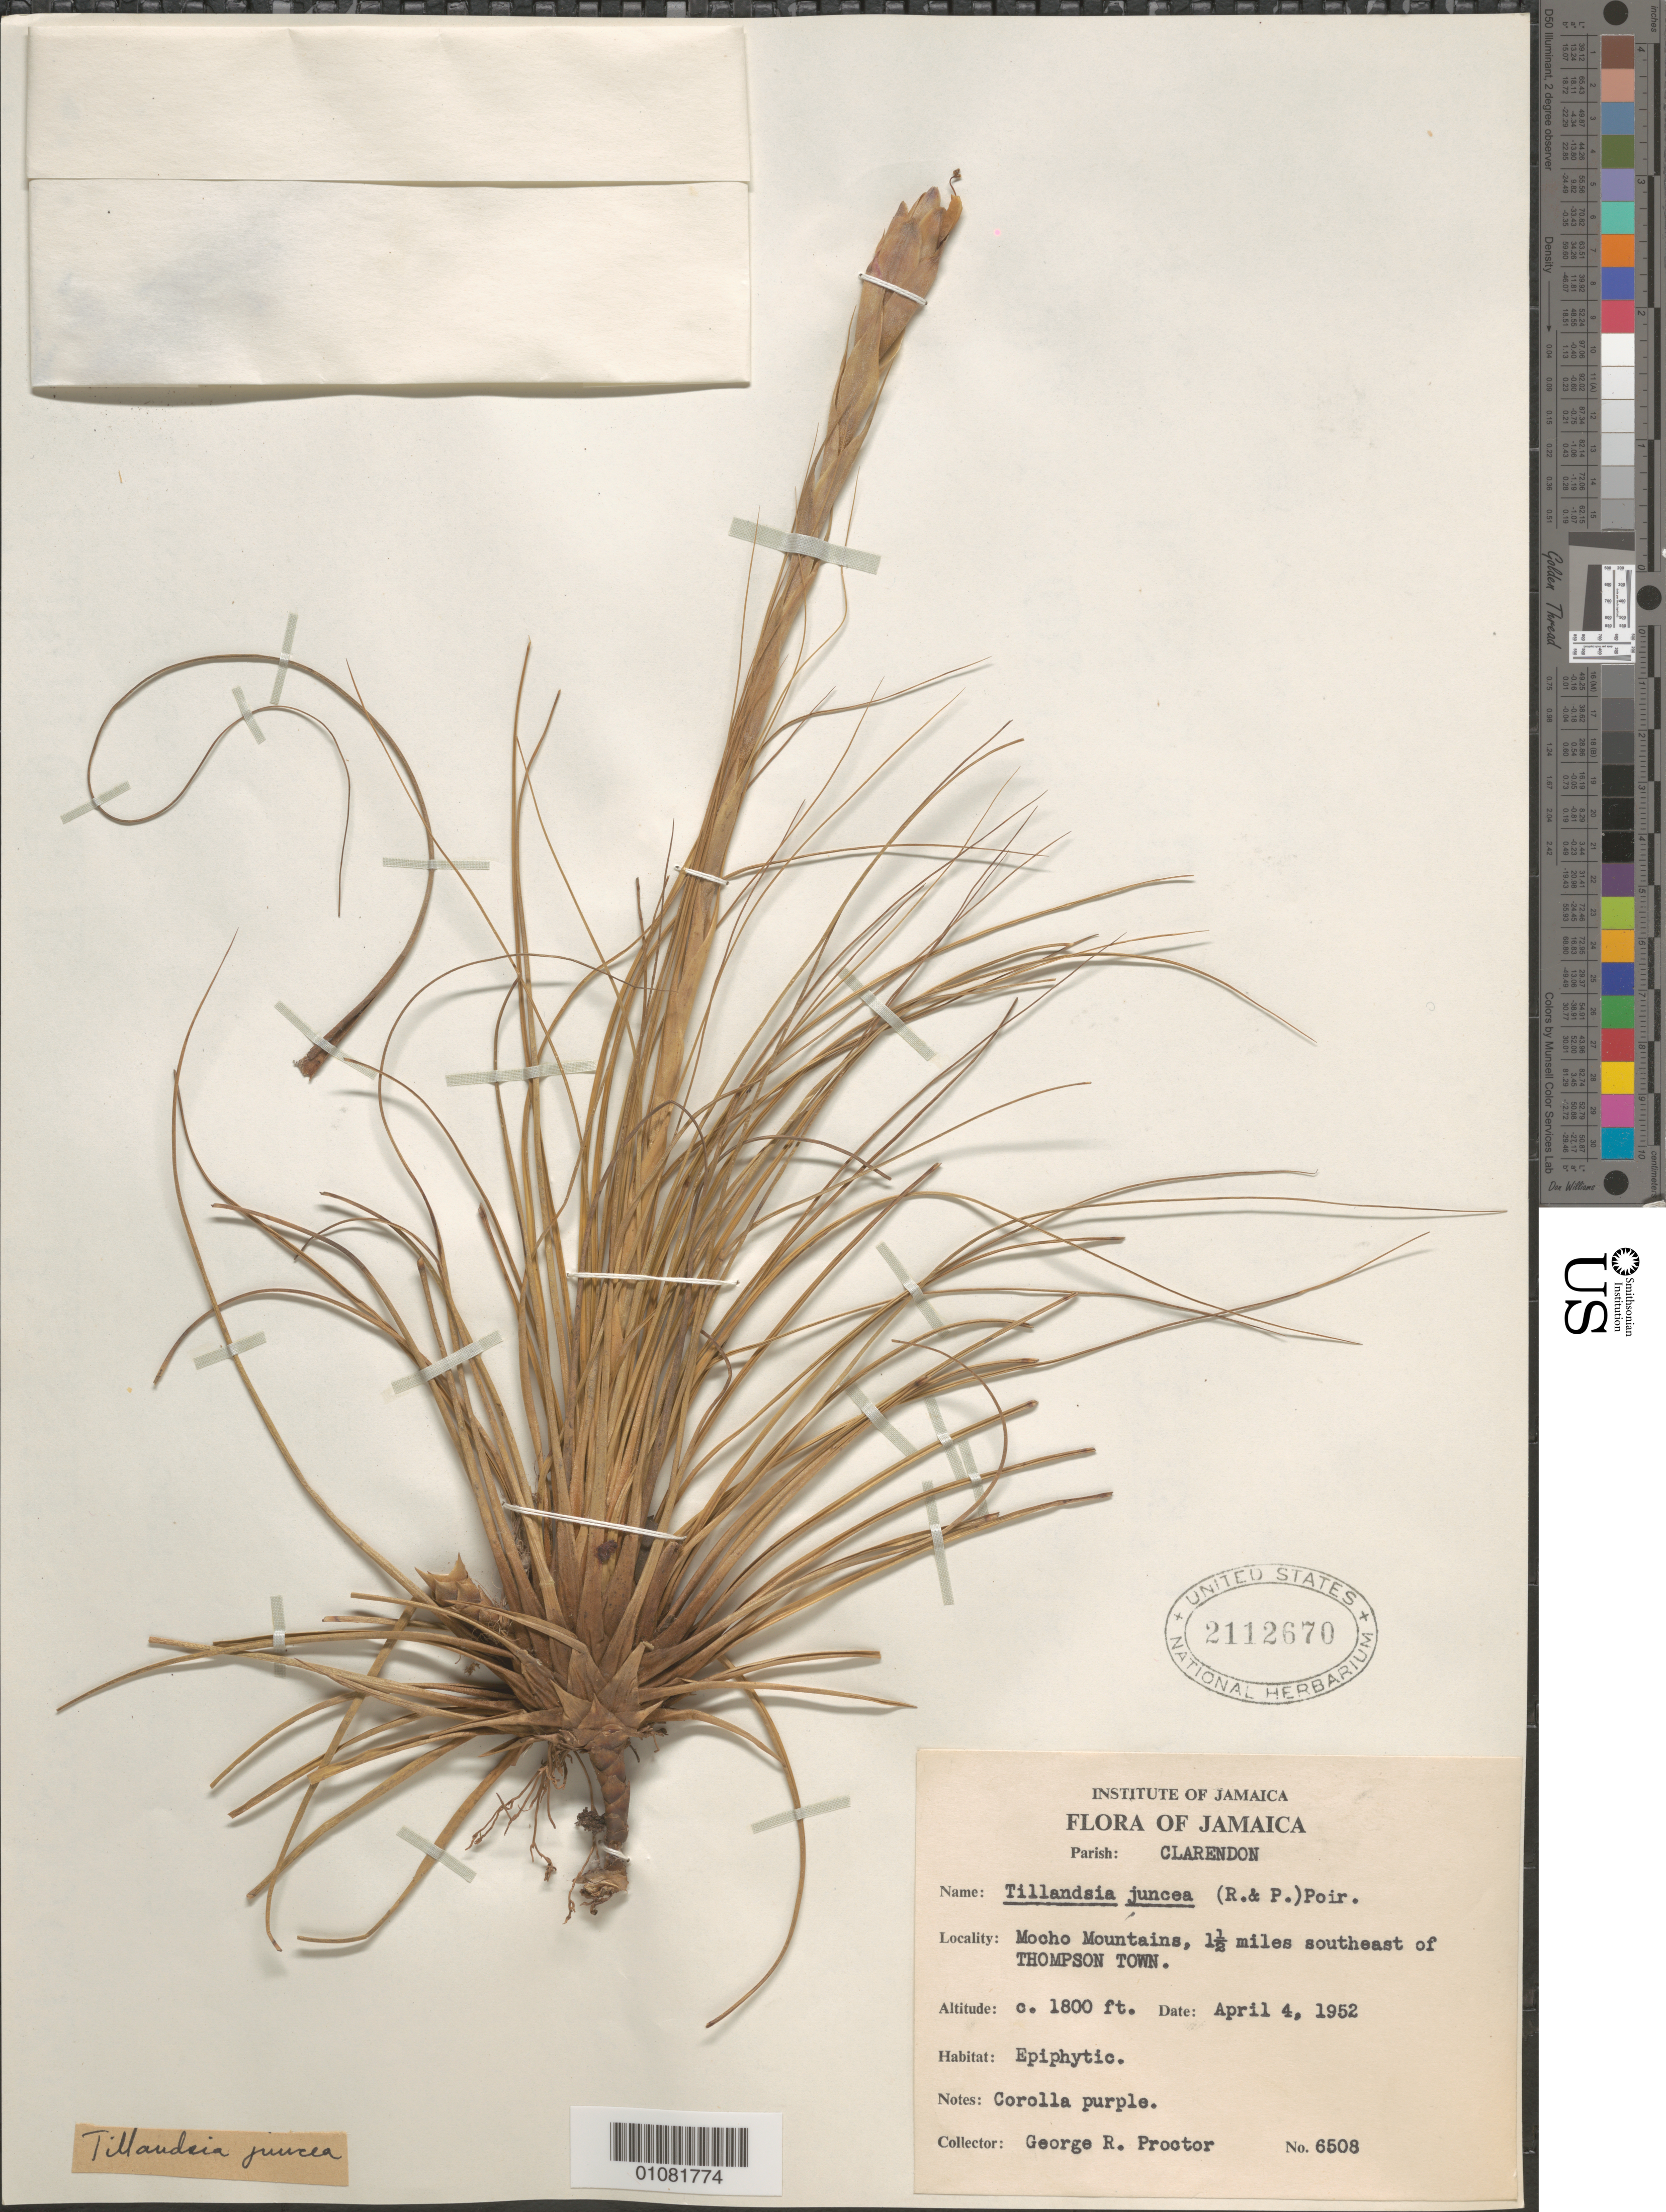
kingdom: Plantae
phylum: Tracheophyta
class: Liliopsida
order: Poales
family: Bromeliaceae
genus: Tillandsia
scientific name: Tillandsia juncea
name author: (Ruiz & Pav.) Poir.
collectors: G. R. Proctor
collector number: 6508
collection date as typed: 04 Apr 1952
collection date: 1952-04-04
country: Jamaica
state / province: Clarendon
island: Jamaica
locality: Mocho Mountains, 1.5 miles SE of Thompson Town.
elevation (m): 549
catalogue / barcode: US 2112670